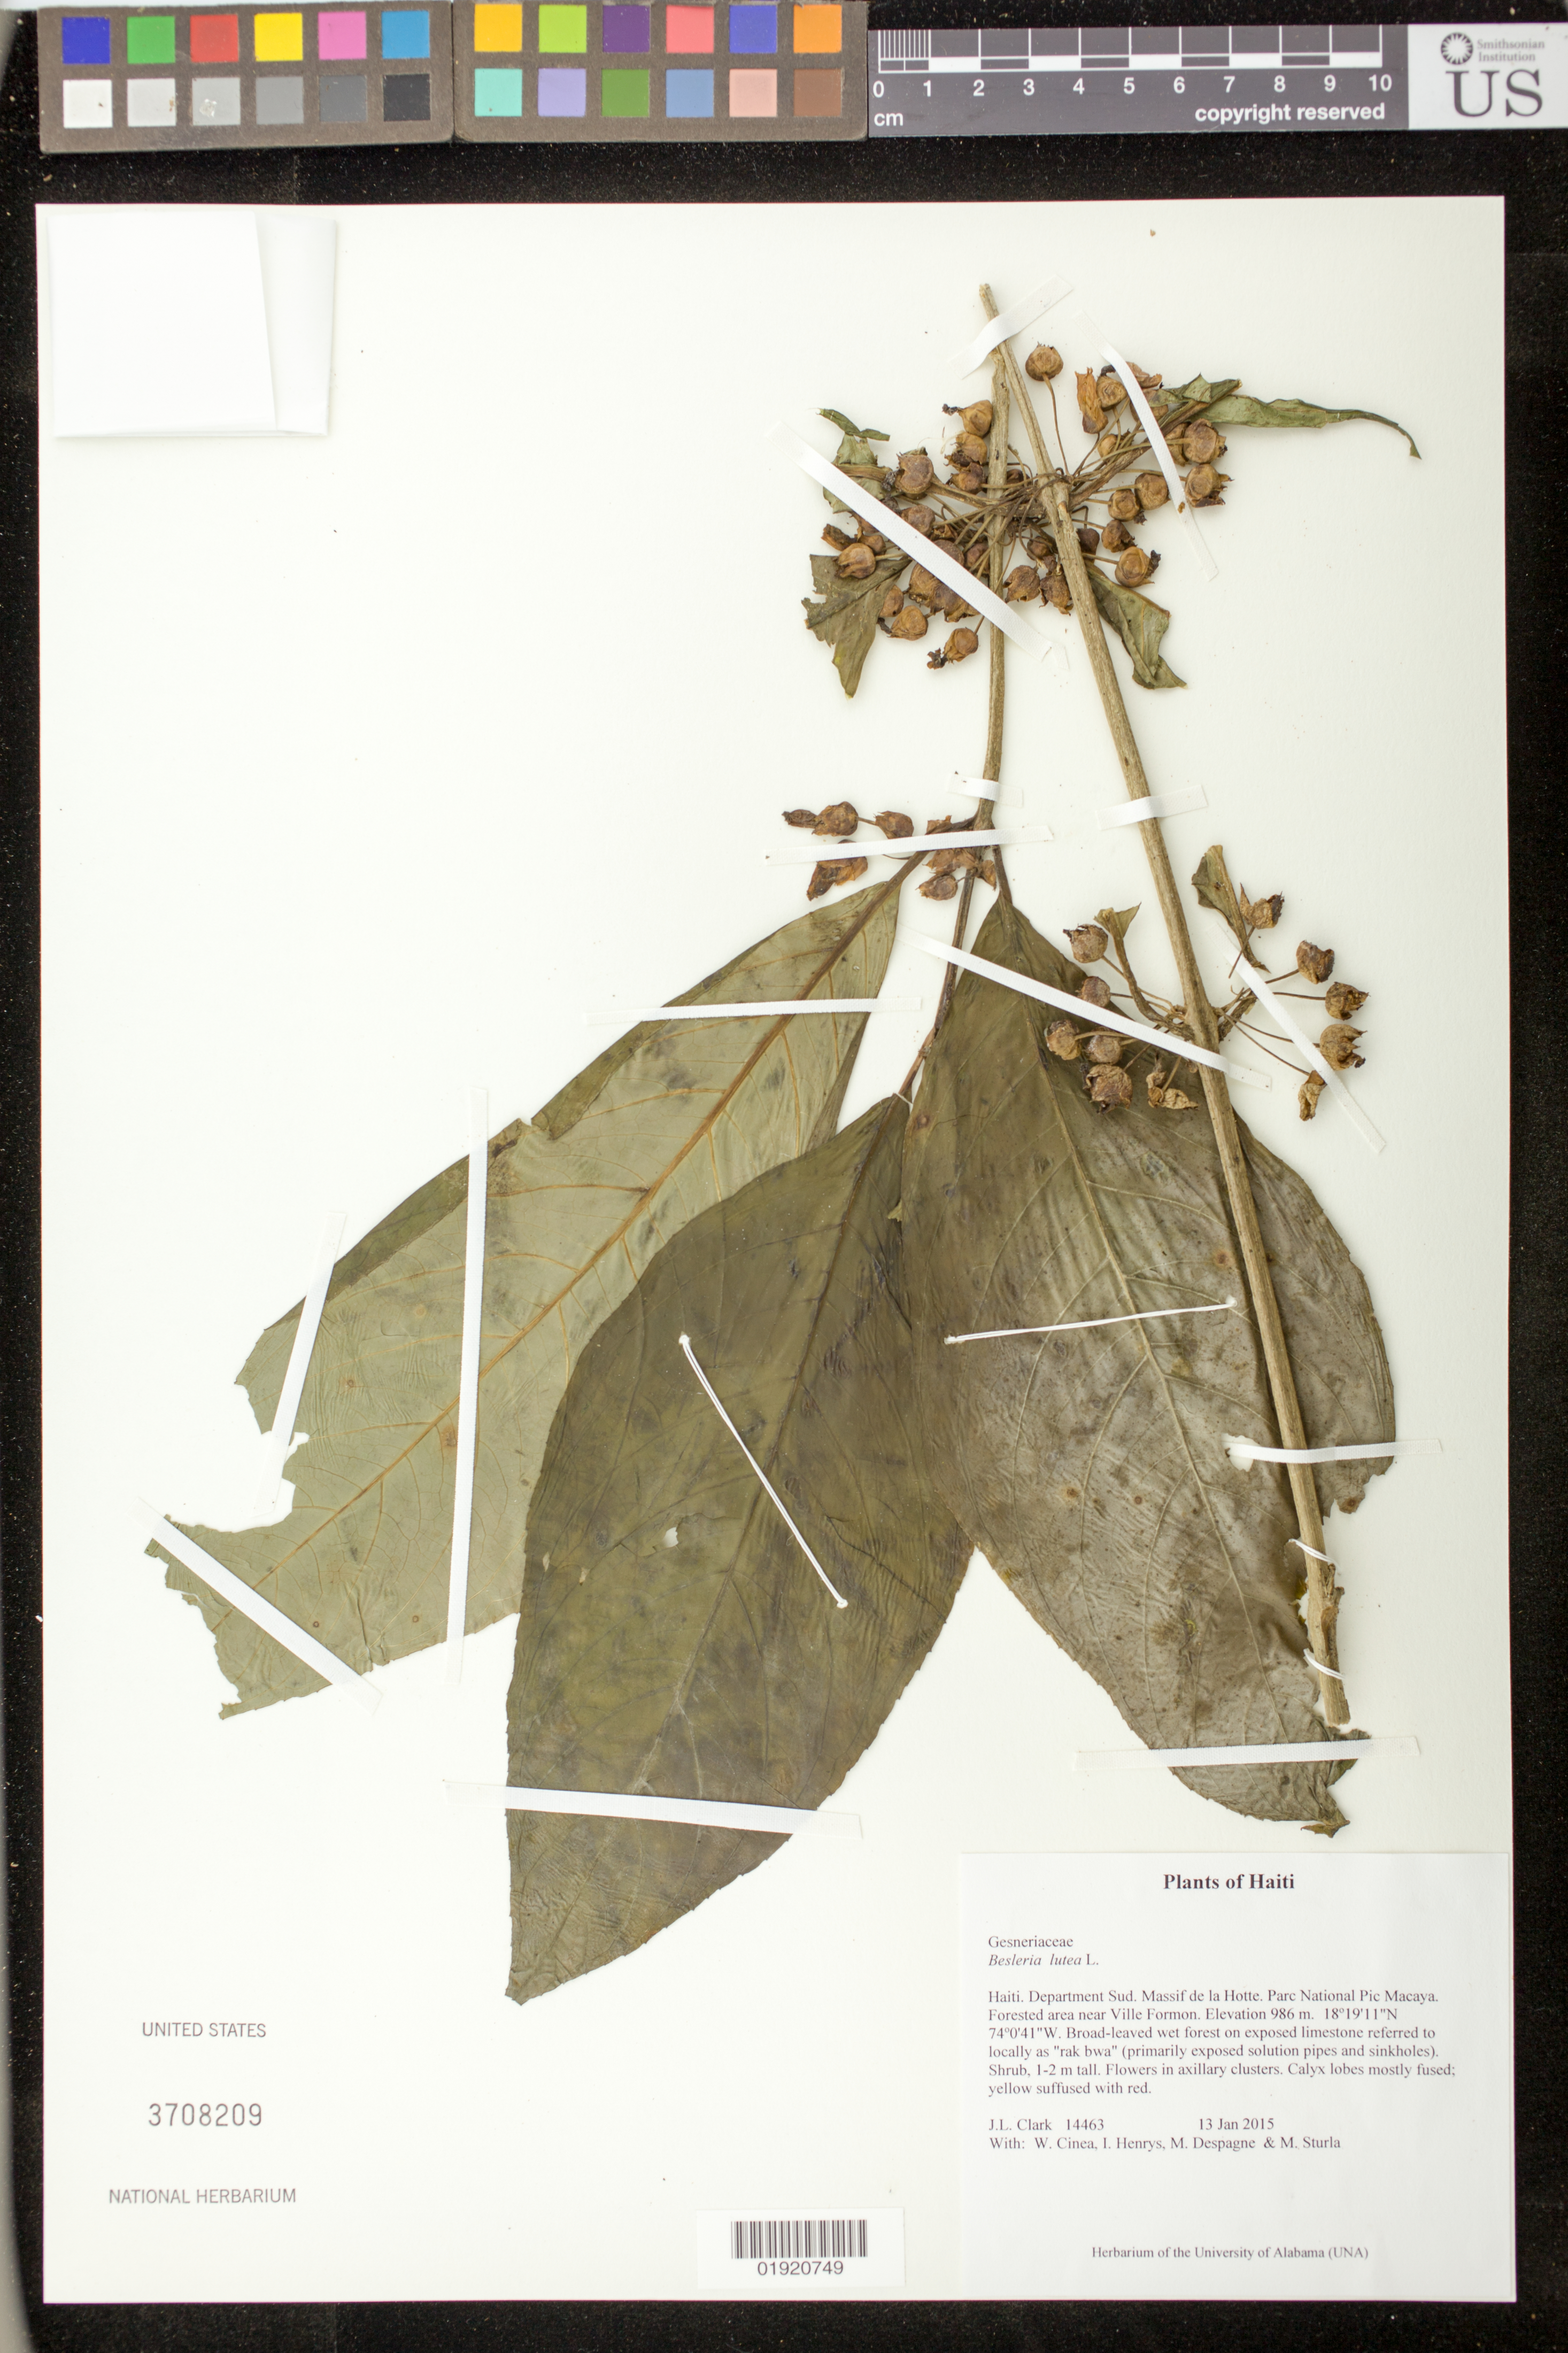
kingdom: Plantae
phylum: Tracheophyta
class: Magnoliopsida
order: Lamiales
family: Gesneriaceae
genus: Besleria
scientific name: Besleria lutea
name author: L.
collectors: J. L. Clark, W. Cinea, I. Henrys, M. Despagne & M. Sturla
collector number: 14463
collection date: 2015-01-13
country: Haiti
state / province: Sud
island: Hispaniola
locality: Haiti. Department Sud. Massif de la Hotte. Parc National Pic Macaya. Forested area near Ville Formon.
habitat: Broad-leaved wet forest on exposed limestone referred to locally as "rak bwa" (primarily exposed solution pipes and sinkholes).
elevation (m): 986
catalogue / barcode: US 3708209